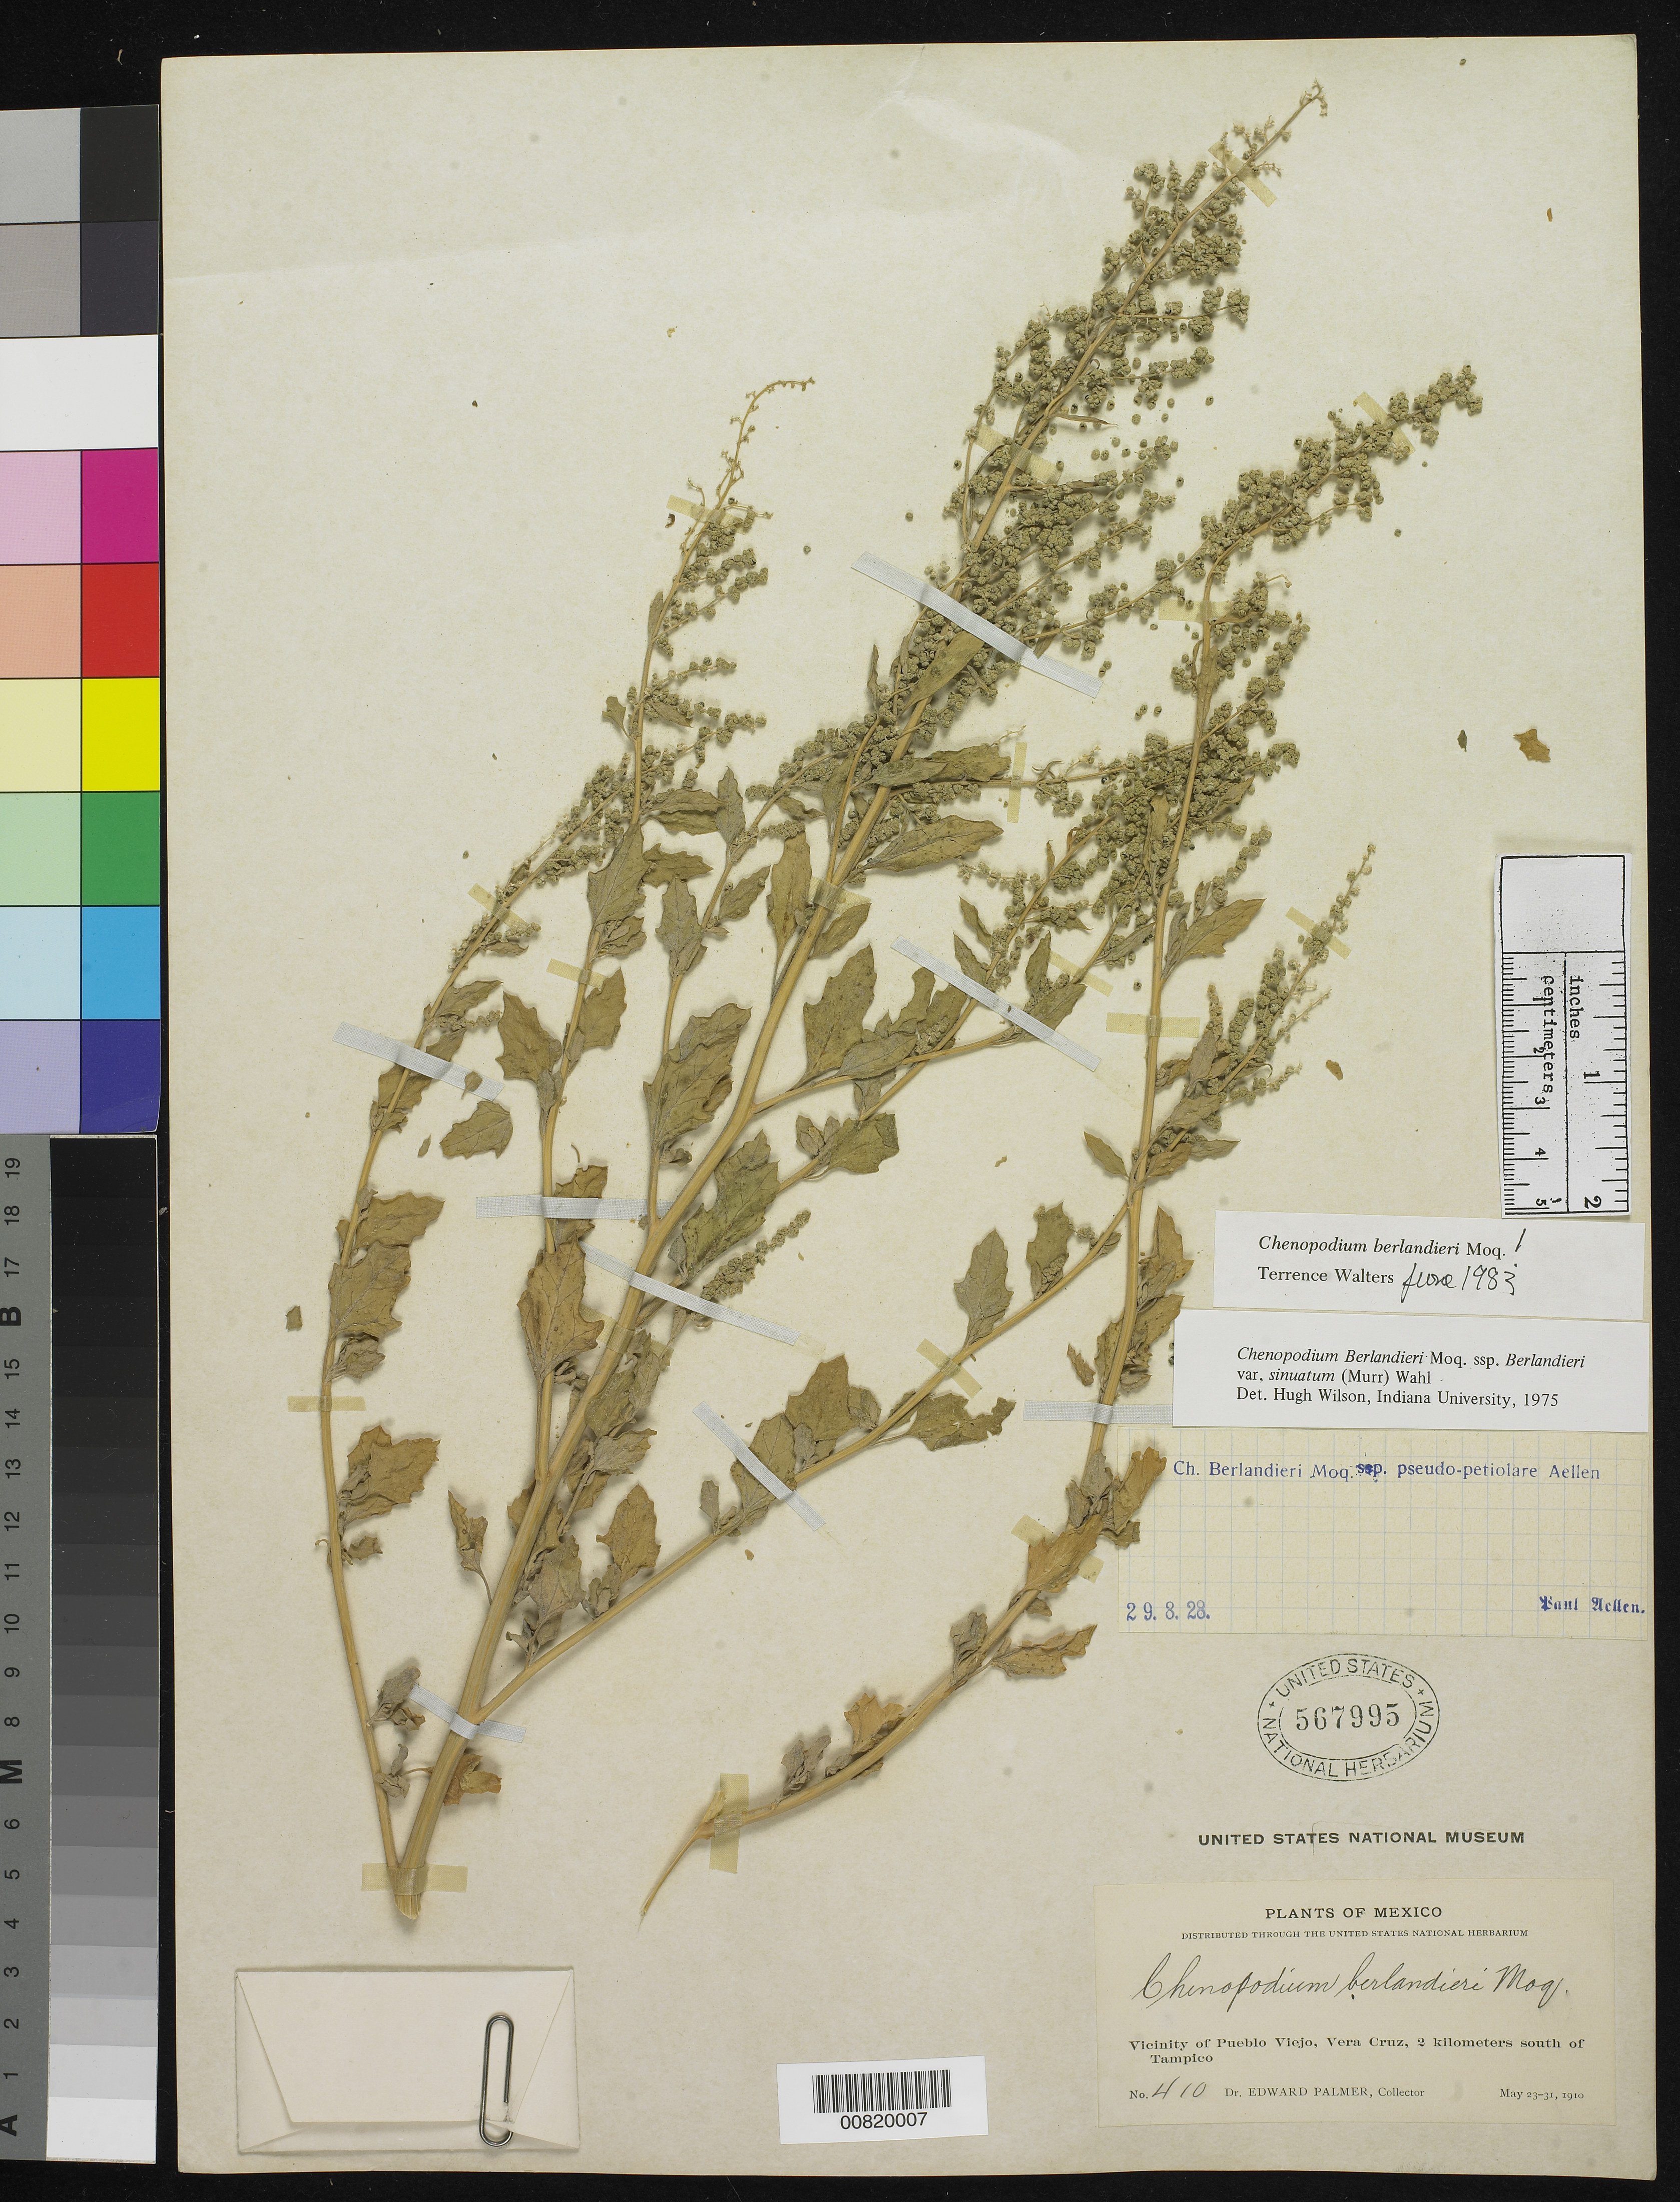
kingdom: Plantae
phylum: Tracheophyta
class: Magnoliopsida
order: Caryophyllales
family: Amaranthaceae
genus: Chenopodium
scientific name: Chenopodium berlandieri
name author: Moq.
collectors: E. Palmer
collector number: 410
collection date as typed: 23 May 1910 to 31 May 1910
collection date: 1910-05-23/1910-05-31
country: Mexico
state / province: Veracruz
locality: Vicinity of Pueblo Viejo, Veracruz, 2 kilometers south of Tampico, Tamaulipas.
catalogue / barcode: US 567995